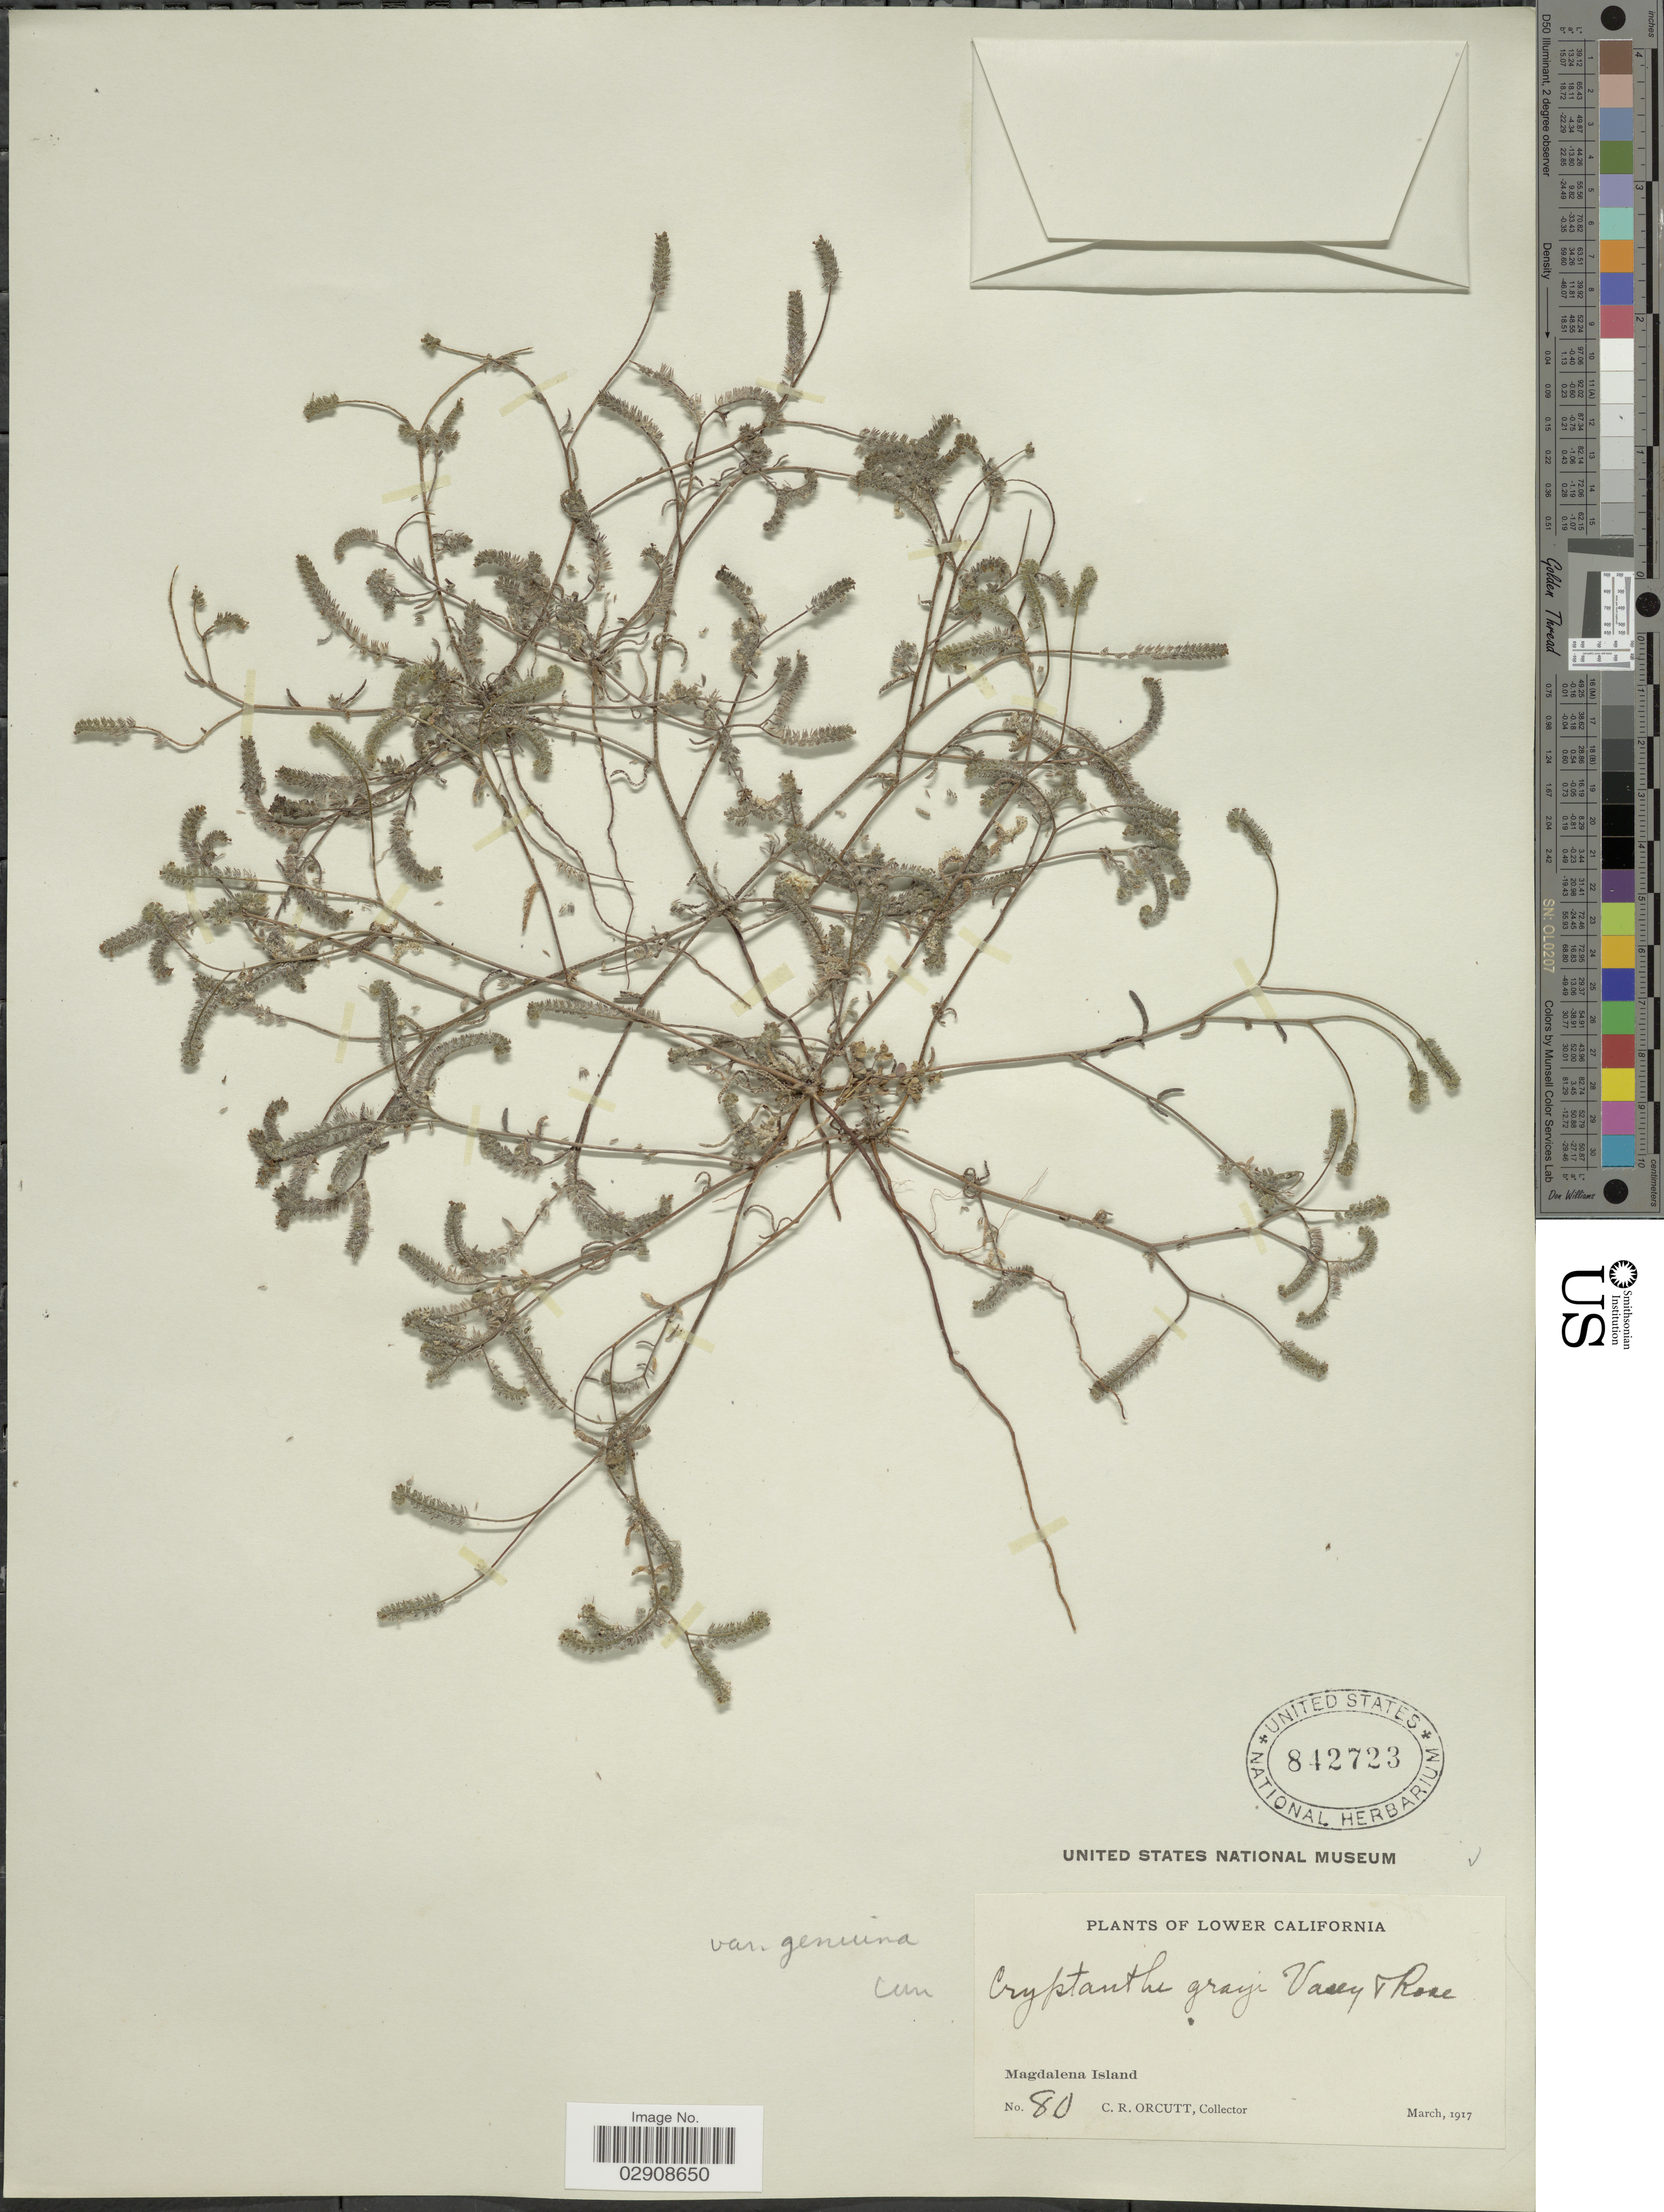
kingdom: Plantae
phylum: Tracheophyta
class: Magnoliopsida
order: Boraginales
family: Boraginaceae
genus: Cryptantha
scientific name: Cryptantha grayi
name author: (Vasey &) J.F. Macbr.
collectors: C. R. Orcutt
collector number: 80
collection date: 1917-03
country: Mexico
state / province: Baja California Sur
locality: Lower California. Magdalena Island.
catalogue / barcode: US 842723